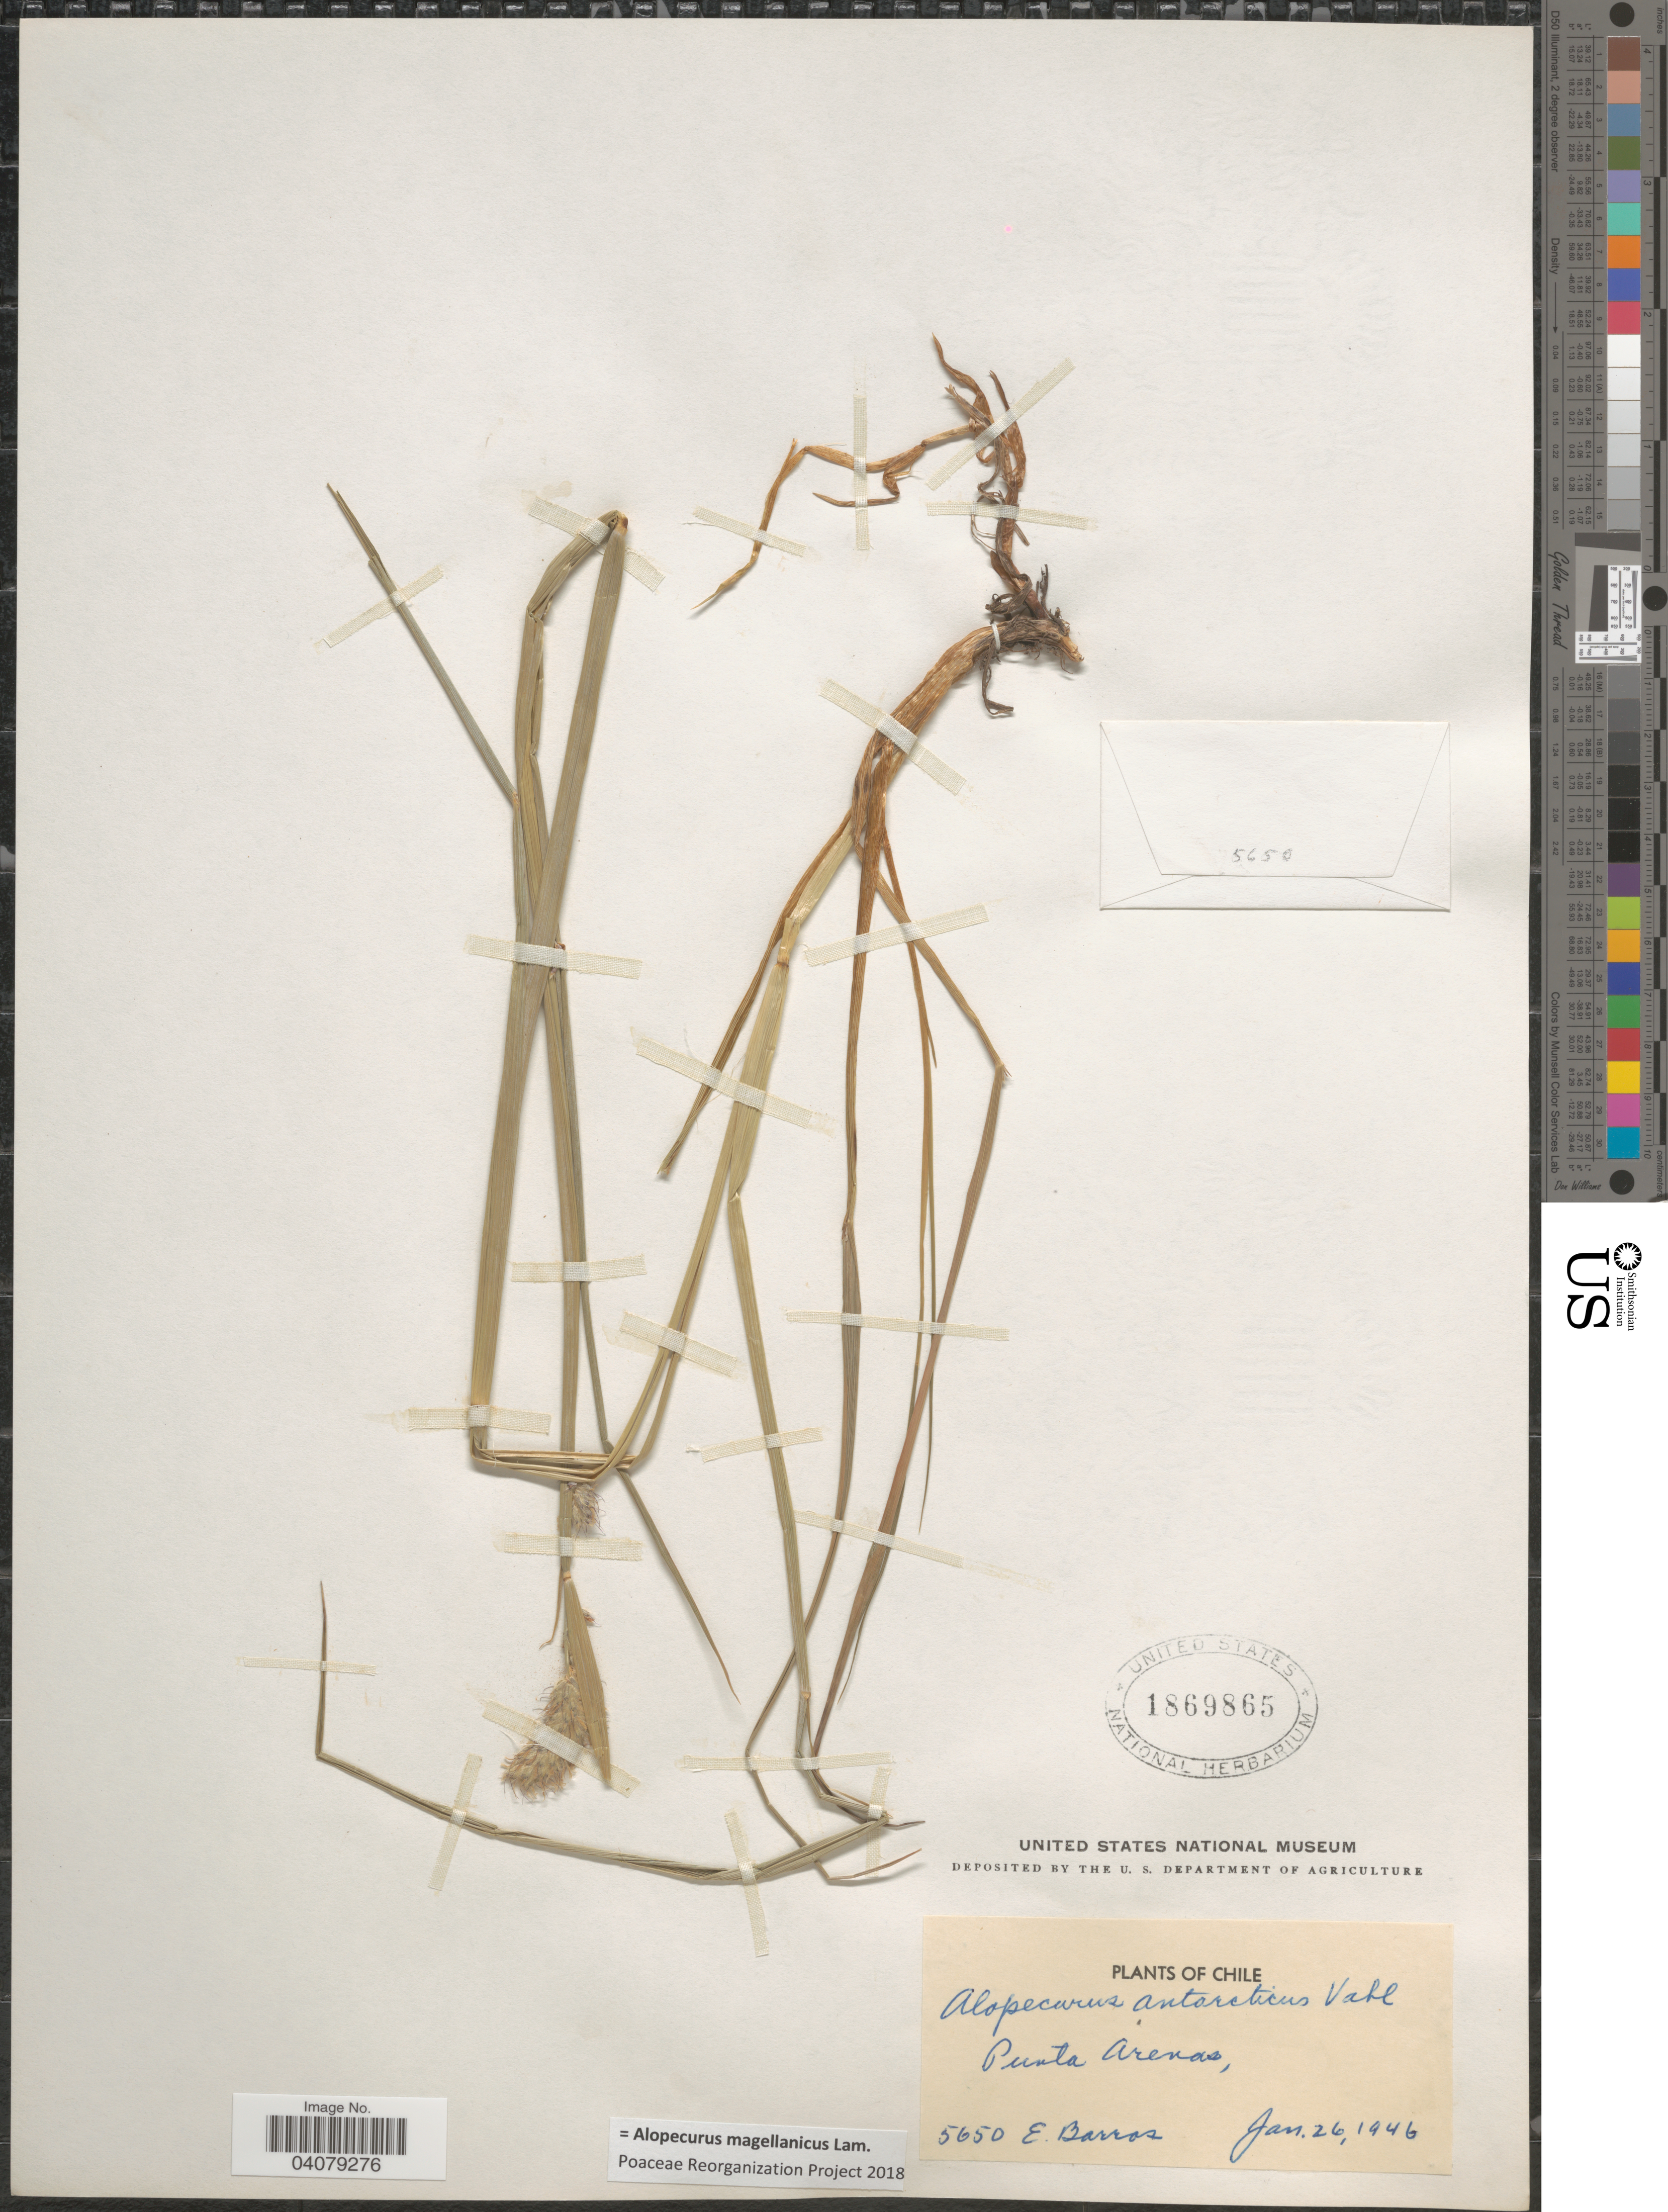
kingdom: Plantae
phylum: Tracheophyta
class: Liliopsida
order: Poales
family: Poaceae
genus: Alopecurus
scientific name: Alopecurus magellanicus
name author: Lam.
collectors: E. Barros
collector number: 5650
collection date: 1946-01-26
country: Chile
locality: Punta Arenas.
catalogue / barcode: US 1869865